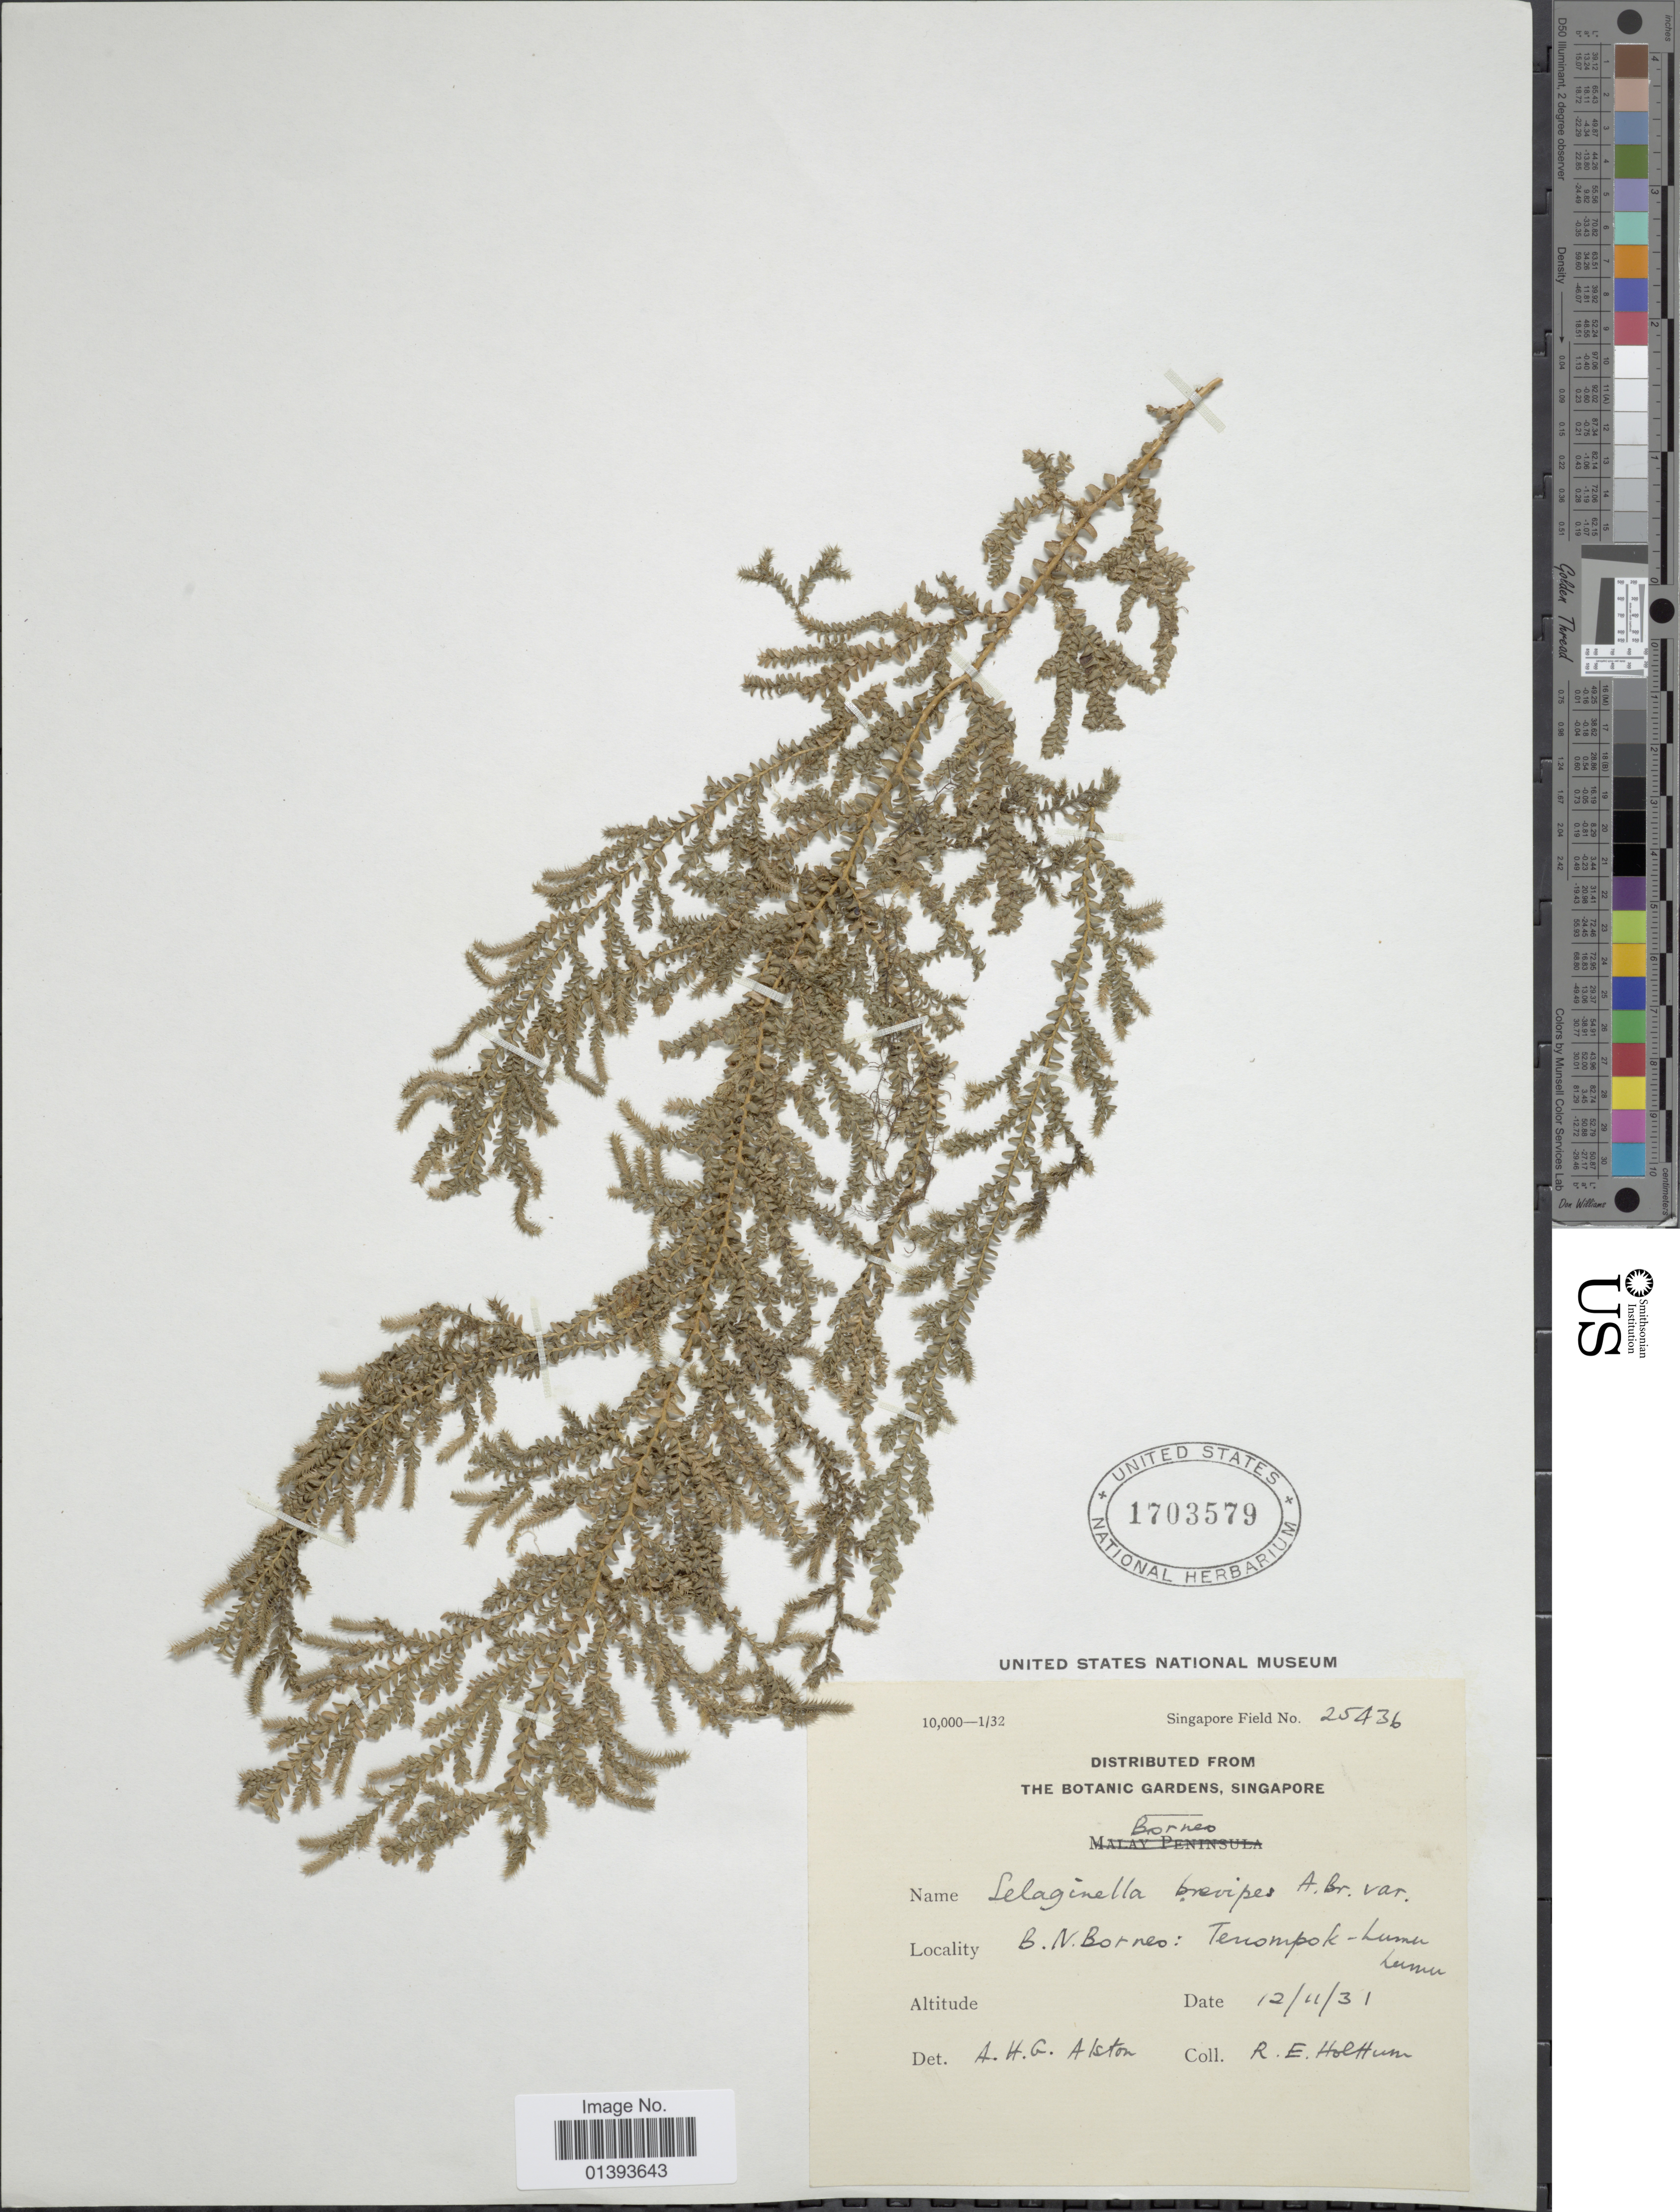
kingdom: Plantae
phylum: Tracheophyta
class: Lycopodiopsida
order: Selaginellales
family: Selaginellaceae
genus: Selaginella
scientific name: Selaginella brevipes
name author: A. Braun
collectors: R. E. Holttum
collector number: Singapore Field 25436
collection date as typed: Transcribed d/m/y: 12/11/31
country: Malaysia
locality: Borneo, B. N. Borneo: Tenompok- [illegible text]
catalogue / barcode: US 1703579